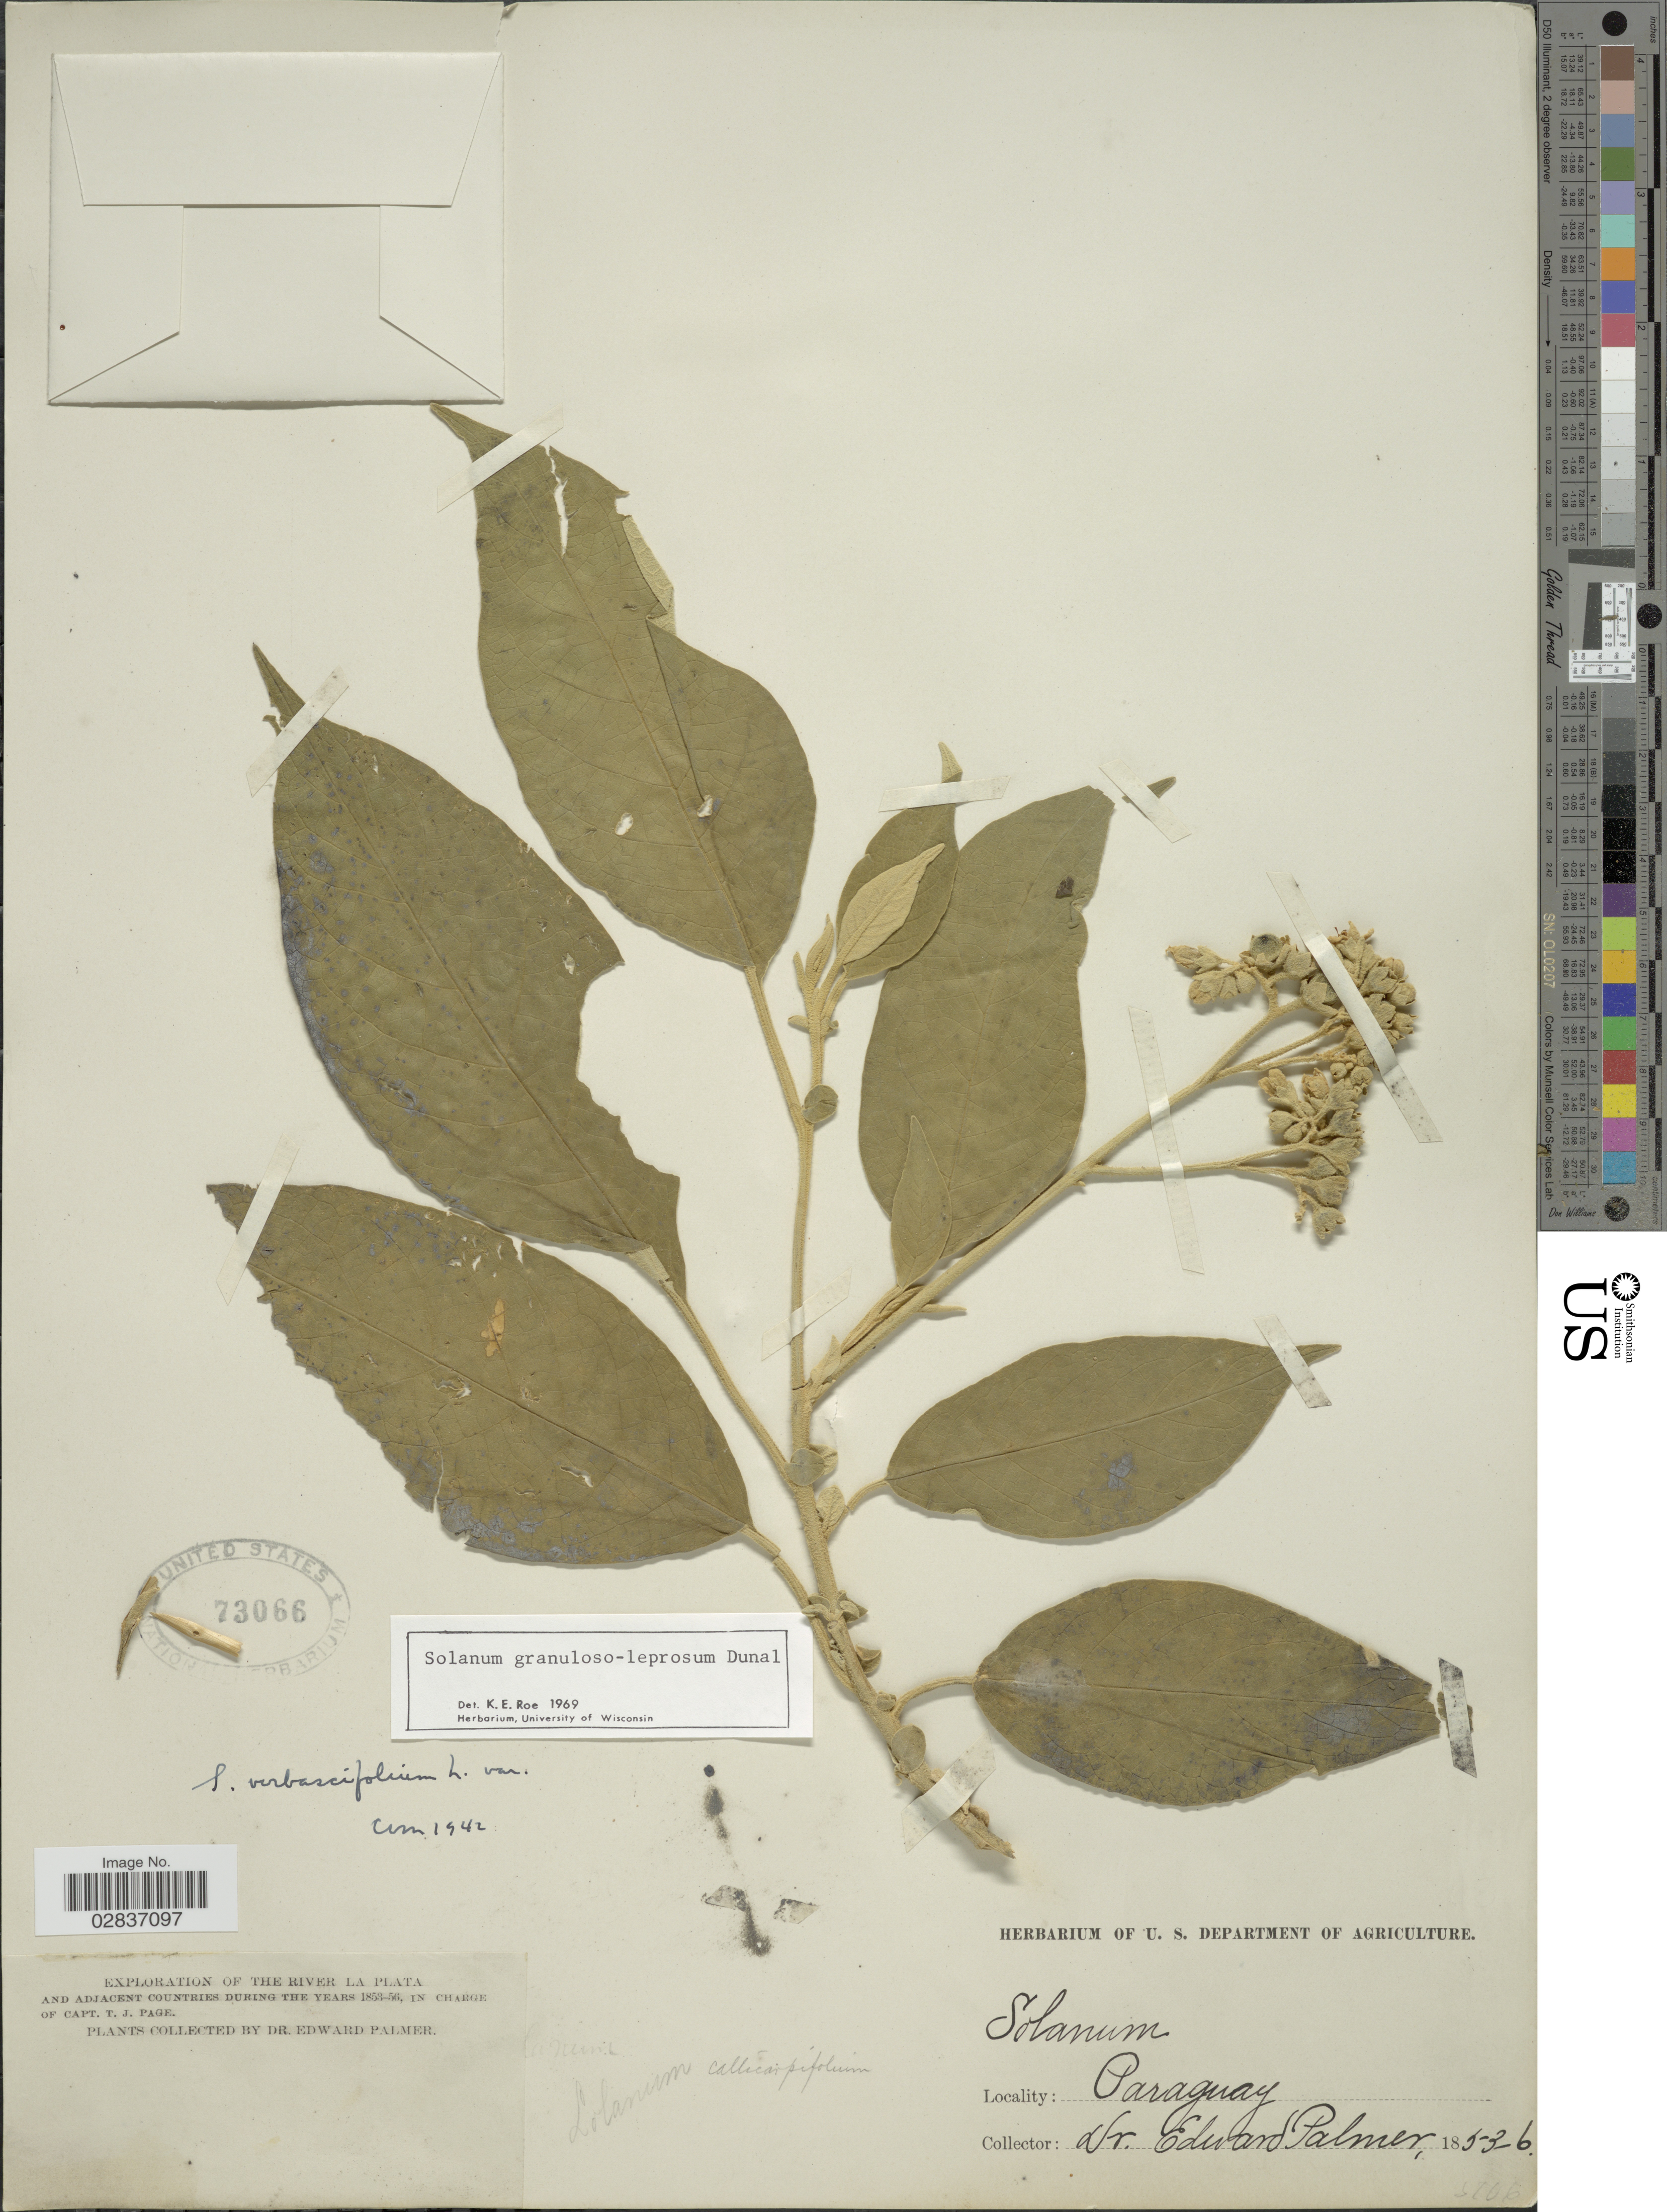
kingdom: Plantae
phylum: Tracheophyta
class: Magnoliopsida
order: Solanales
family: Solanaceae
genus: Solanum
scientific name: Solanum granuloso-leprosum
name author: Dunal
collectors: E. Palmer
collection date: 1853/1856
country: Paraguay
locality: The River Plata.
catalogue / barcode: US 73066